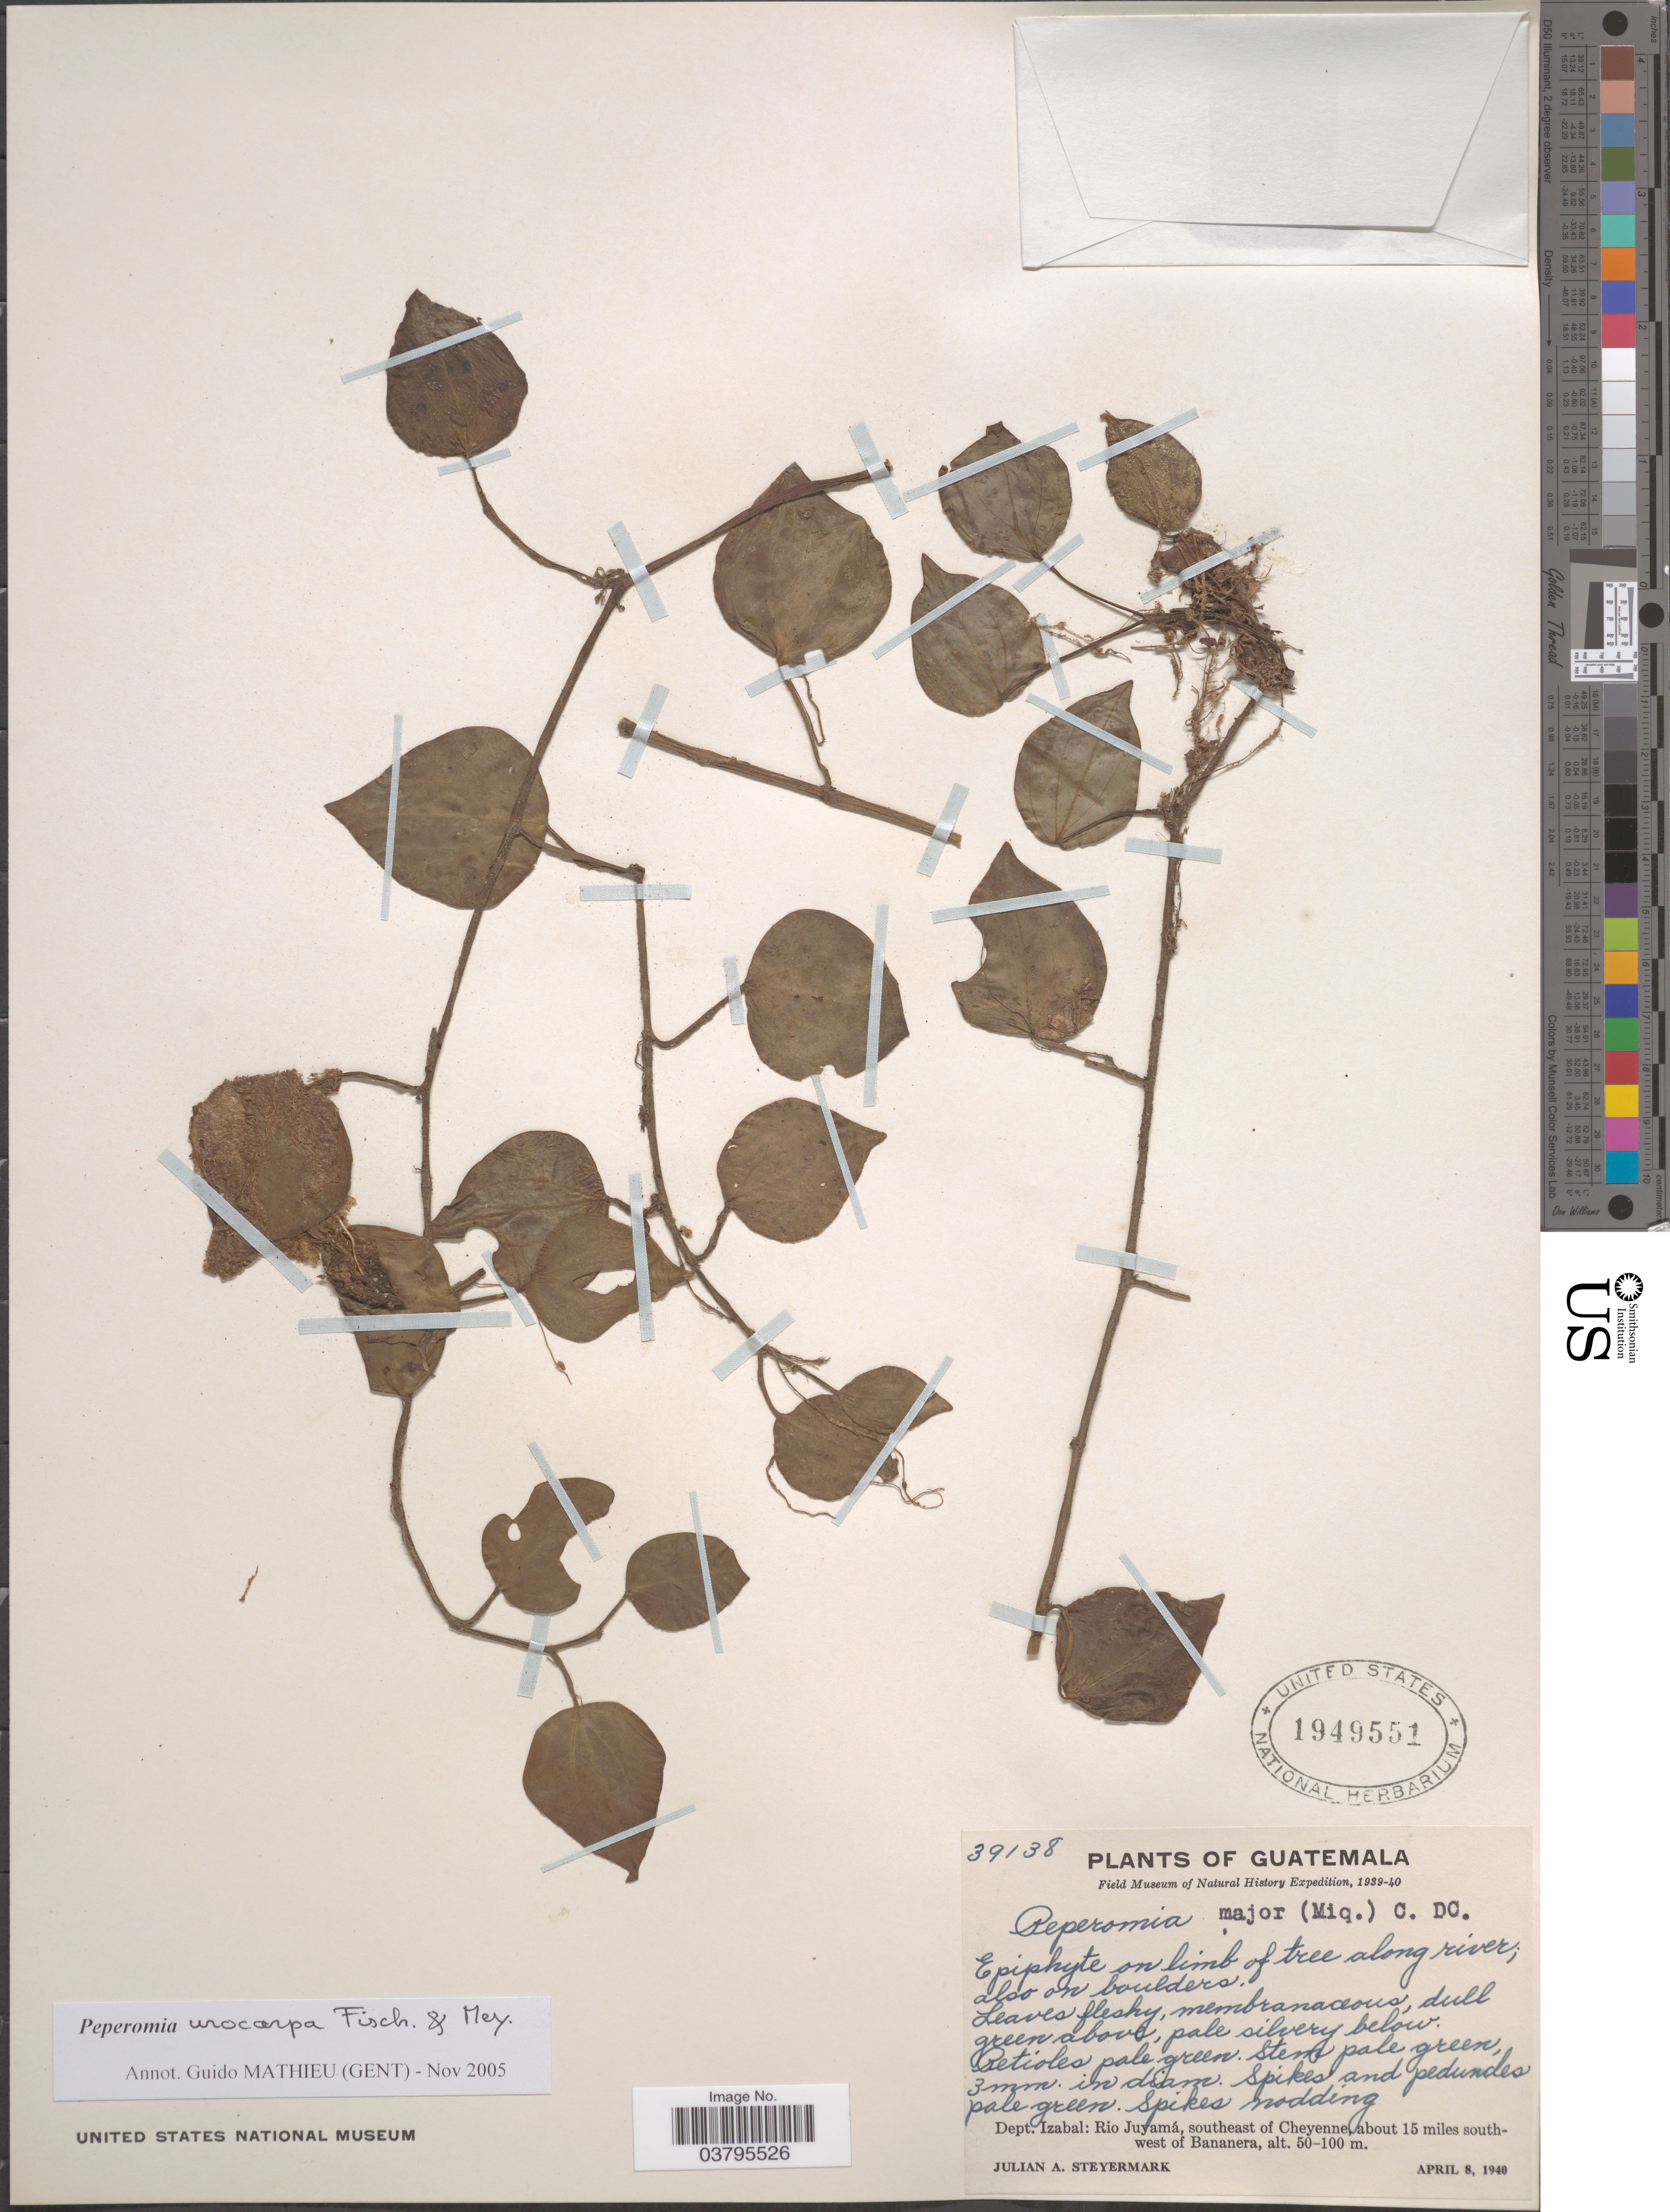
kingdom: Plantae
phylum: Tracheophyta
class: Magnoliopsida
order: Piperales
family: Piperaceae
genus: Peperomia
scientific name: Peperomia urocarpa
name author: Fisch. & C.A. Mey.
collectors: J. Steyermark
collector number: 39138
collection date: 1940-04-08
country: Guatemala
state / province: Izabal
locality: Dept. Izabal: Rio Juyamá, southeast of Cheyenne, about 15 miles southwest of Bananera.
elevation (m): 50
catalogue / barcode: US 1949551